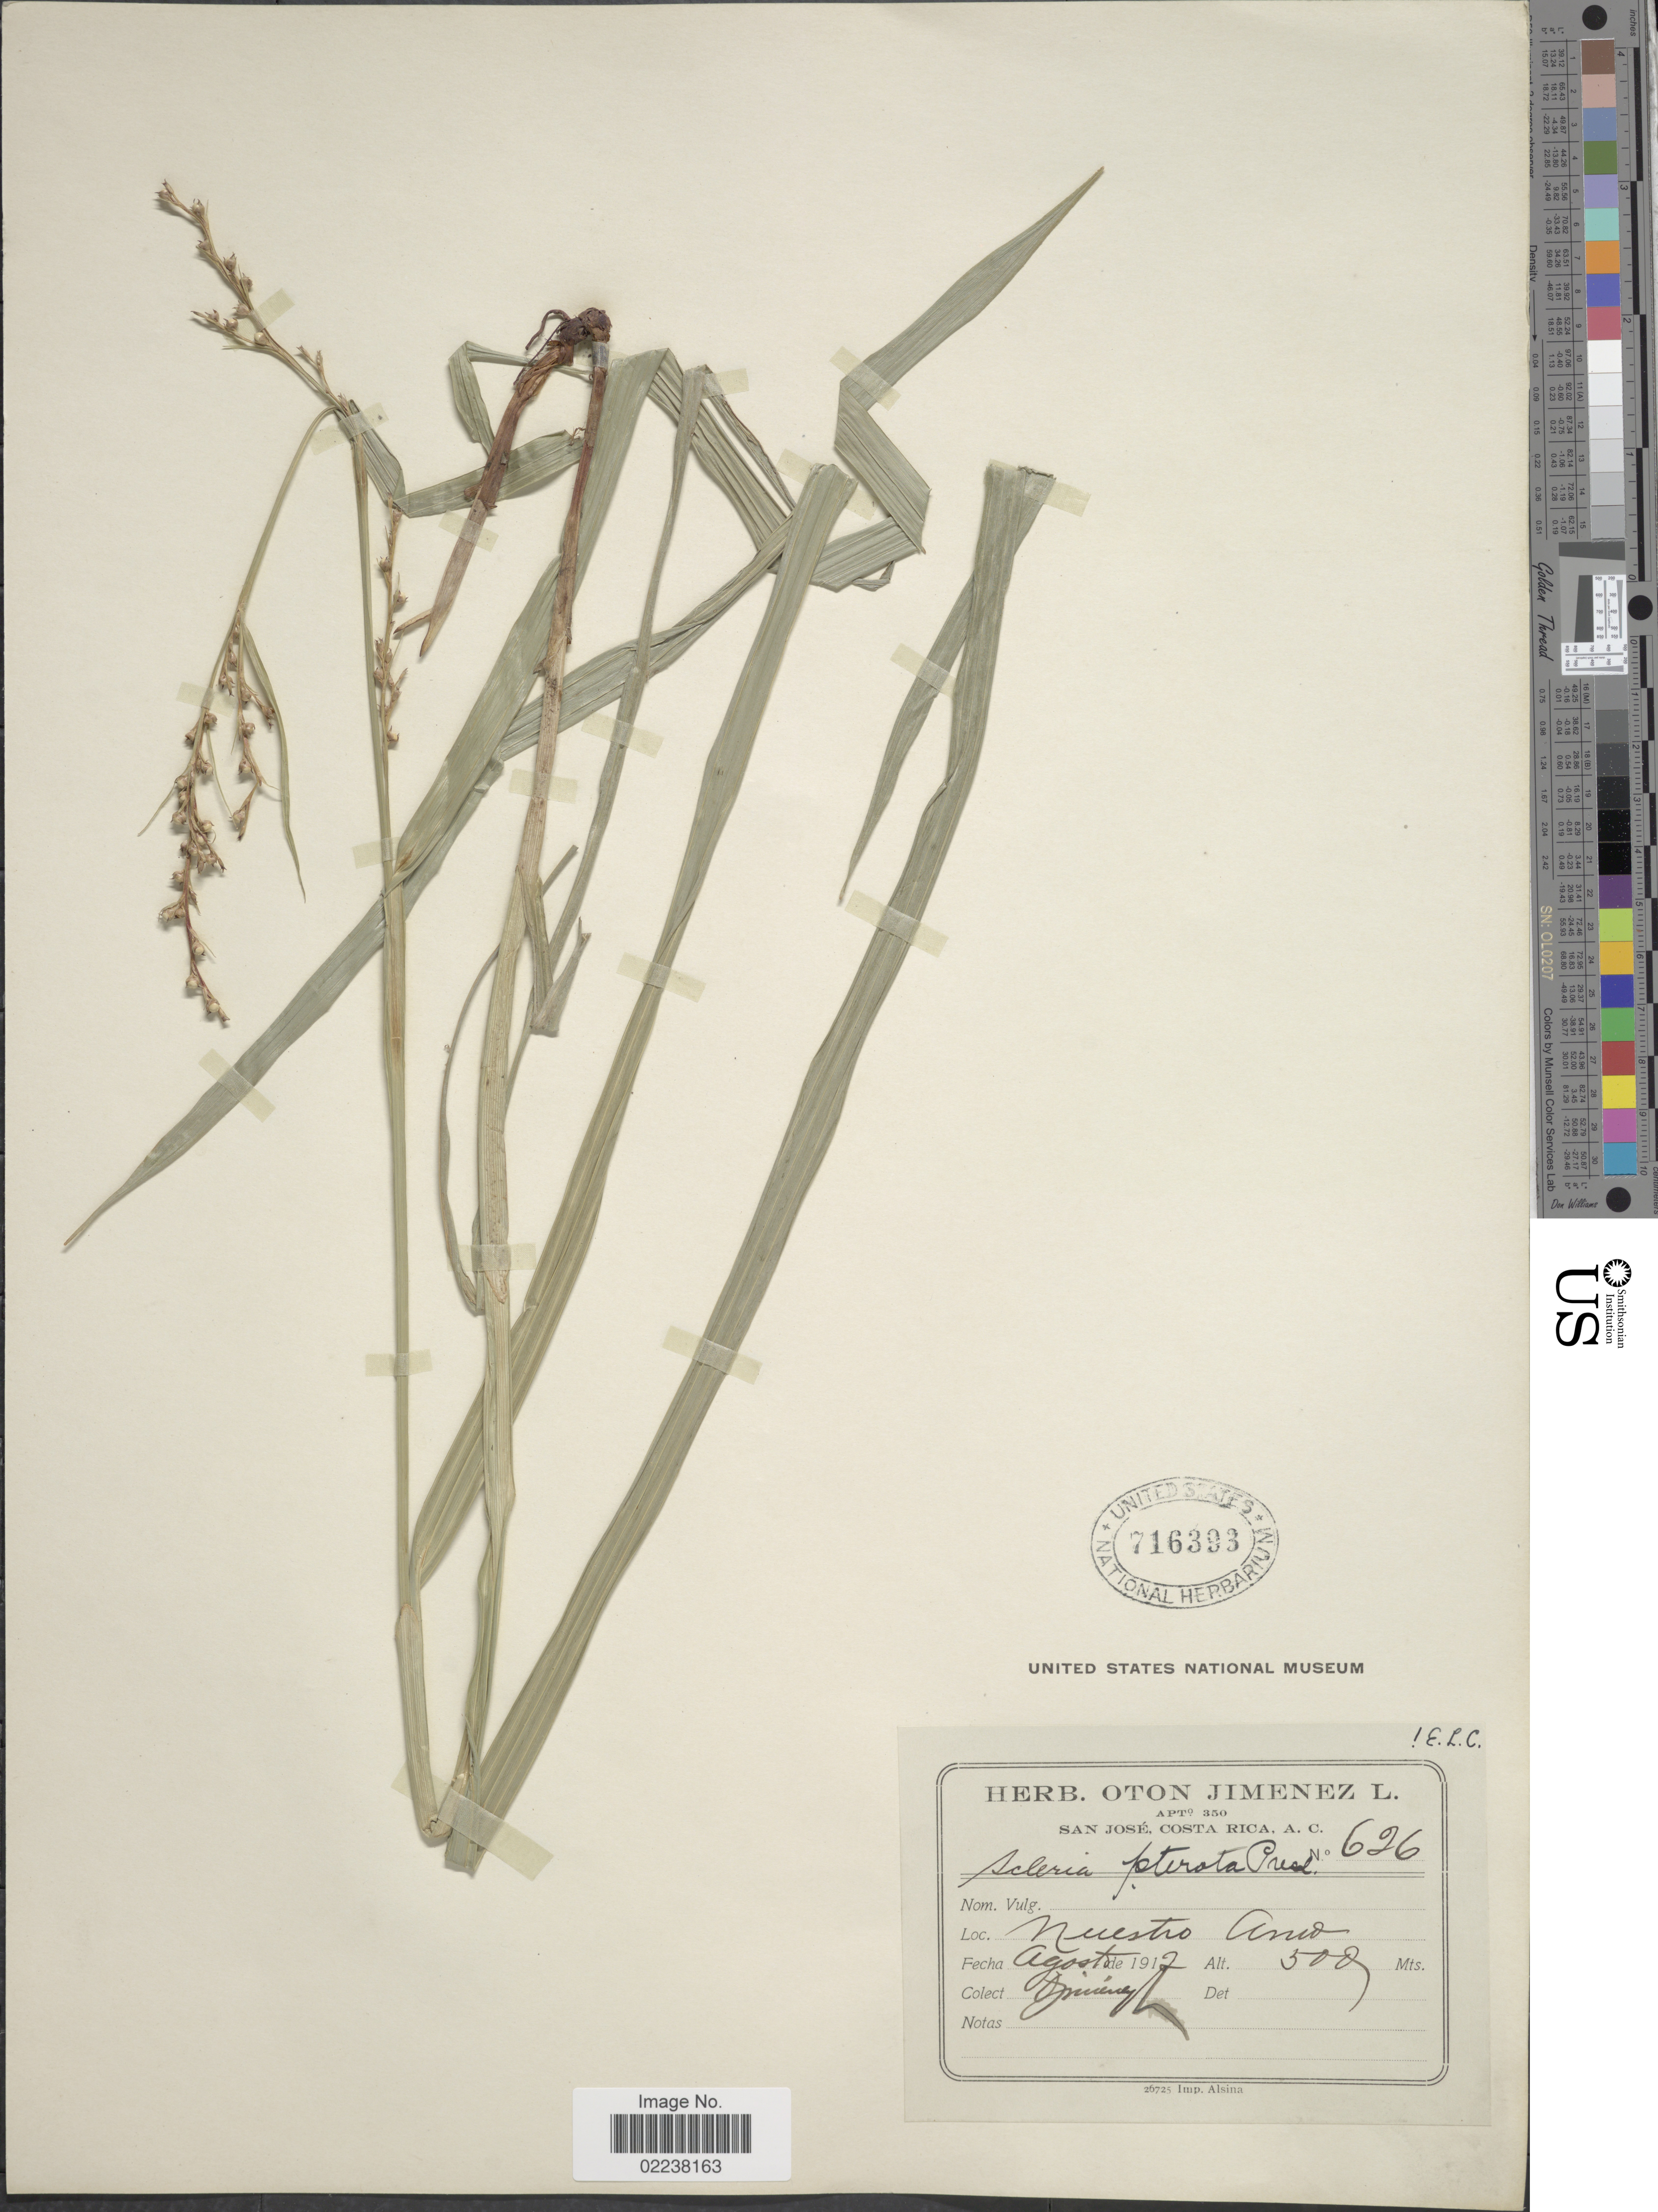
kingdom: Plantae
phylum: Tracheophyta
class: Liliopsida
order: Poales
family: Cyperaceae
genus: Scleria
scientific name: Scleria gaertneri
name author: Raddi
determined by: Strong, Mark T., (BOT), Smithsonian Institution - National Museum of Natural History (UNITED STATES)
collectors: O. Jimenez L.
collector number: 626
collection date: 1912-08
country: Panama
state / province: Veraguas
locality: Nuestro Amo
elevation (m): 500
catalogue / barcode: US 716393